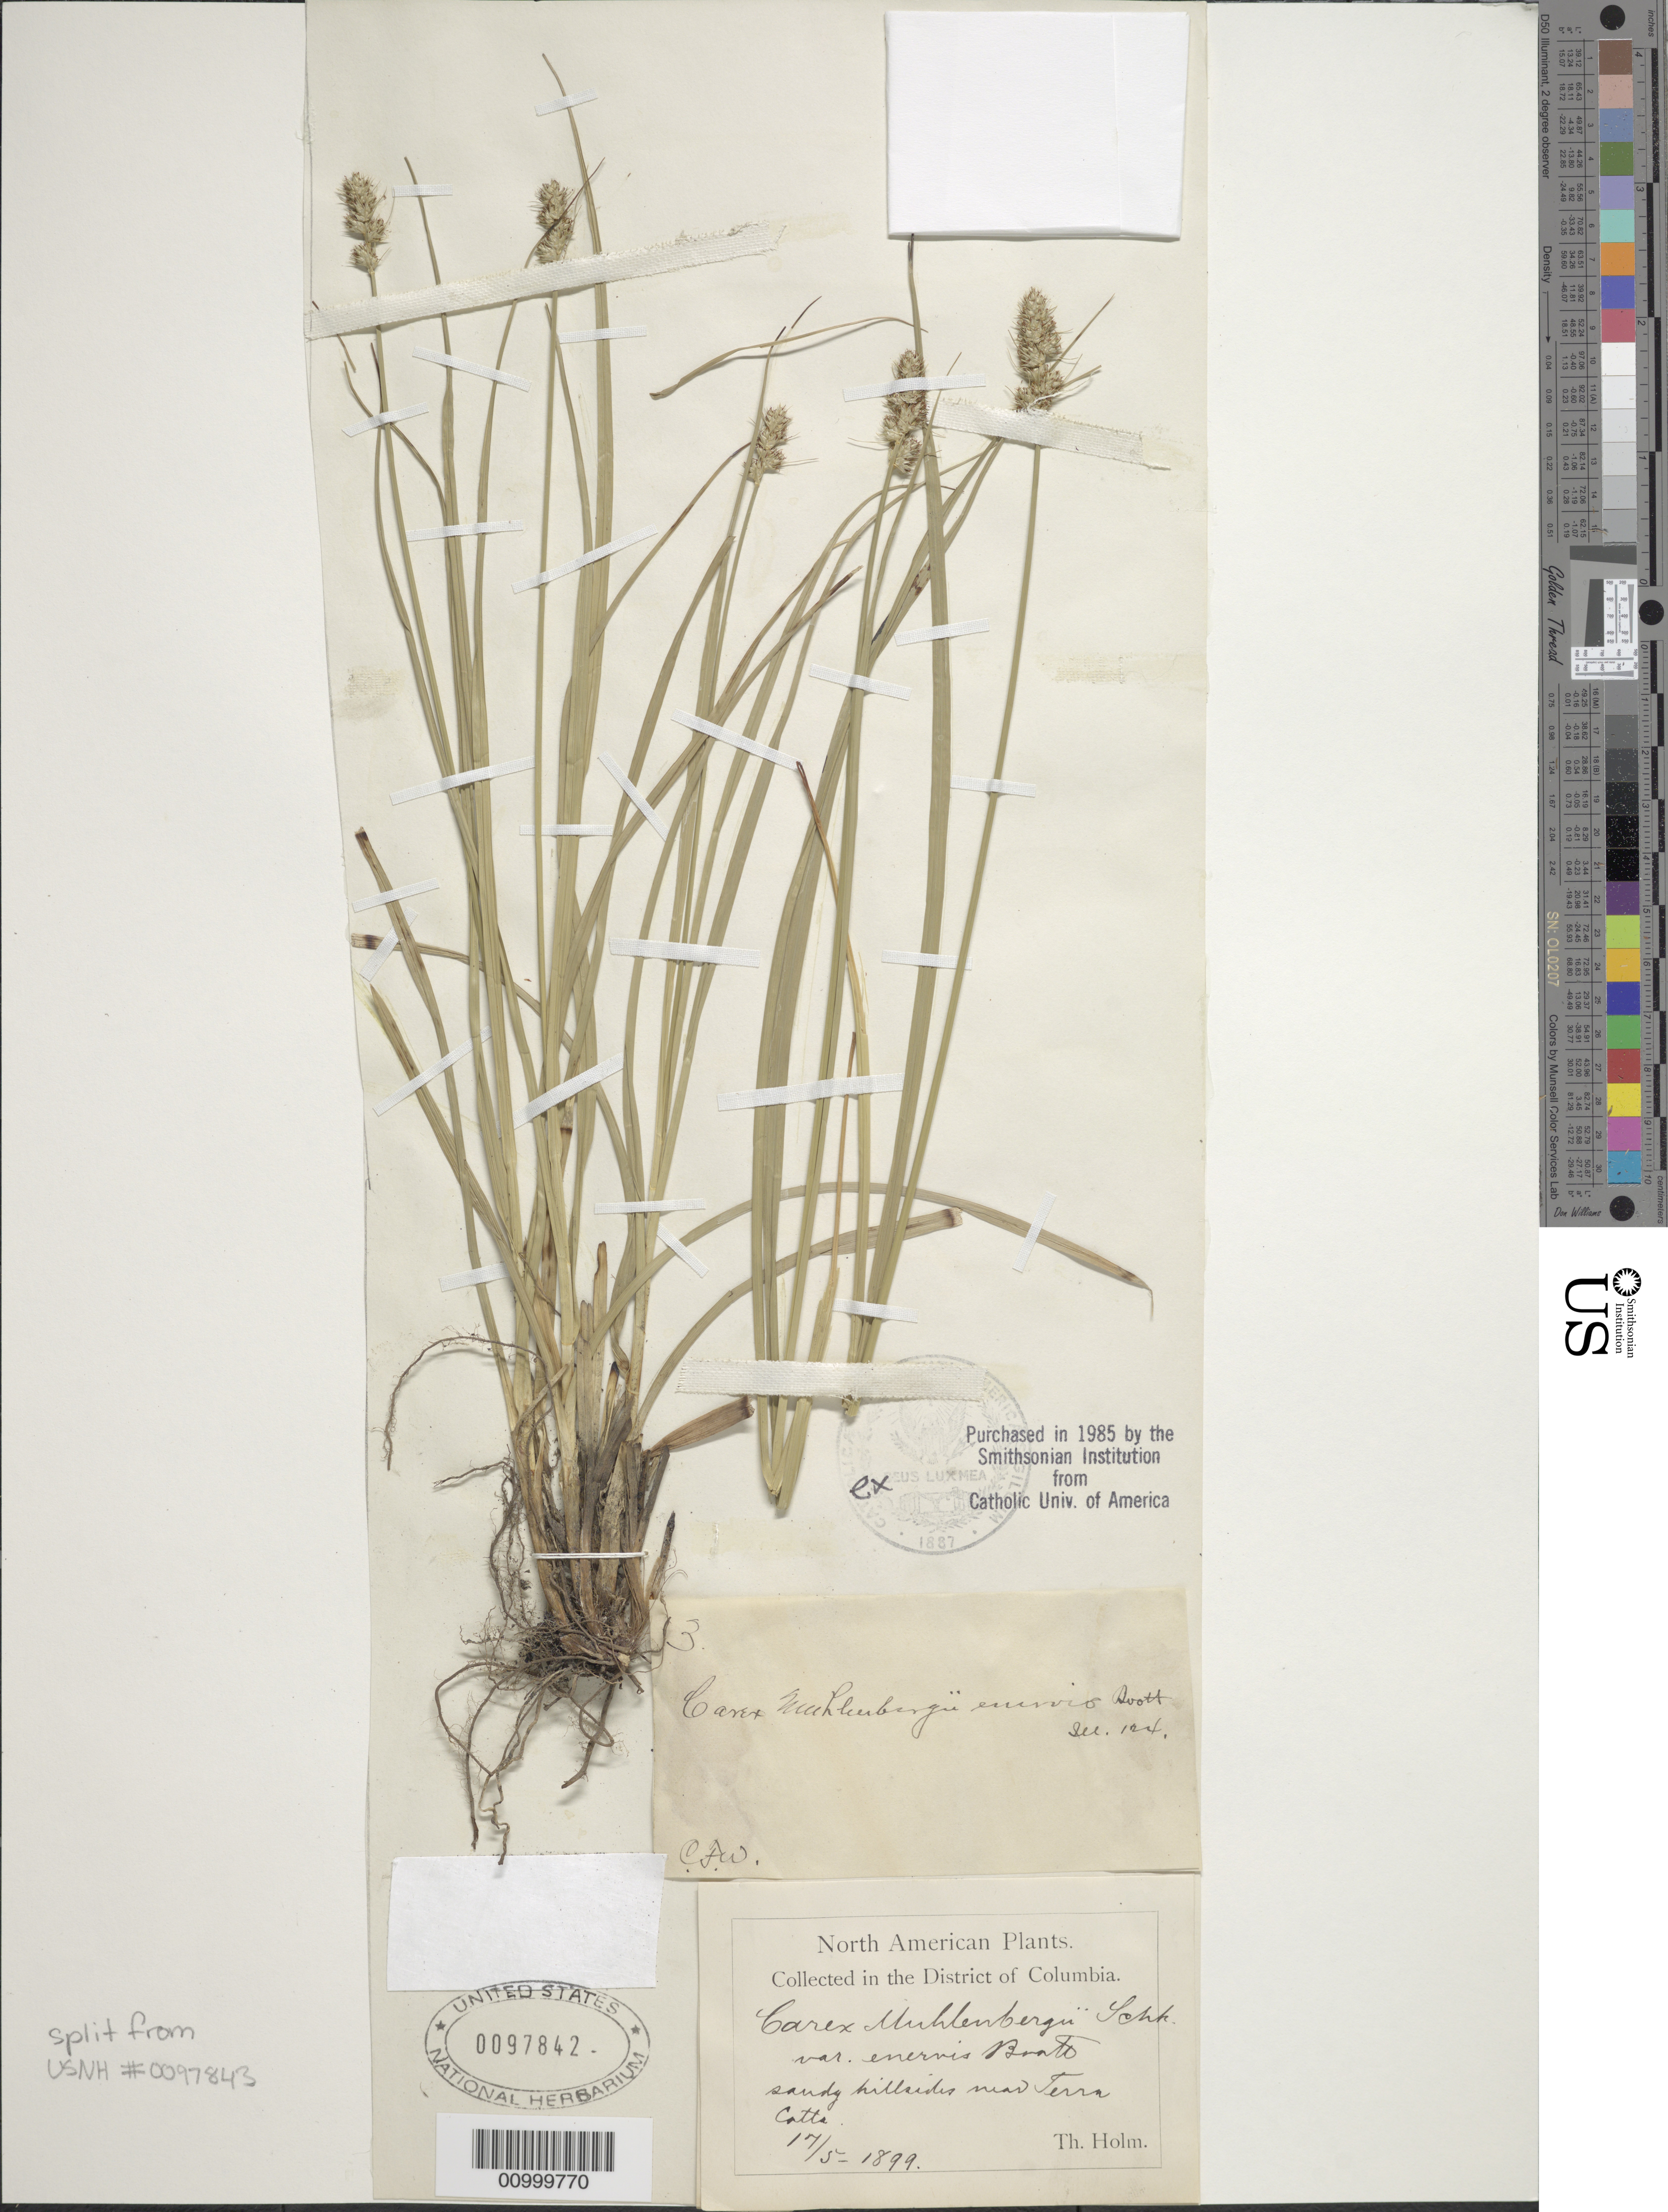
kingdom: Plantae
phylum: Tracheophyta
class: Liliopsida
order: Poales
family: Cyperaceae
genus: Carex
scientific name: Carex muehlenbergii var. enervis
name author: Boott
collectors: T. Holm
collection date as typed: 17 May 1899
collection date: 1899-05-17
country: United States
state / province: District of Columbia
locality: Near Terra Cotta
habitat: sandy hillsides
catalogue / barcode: US 97842